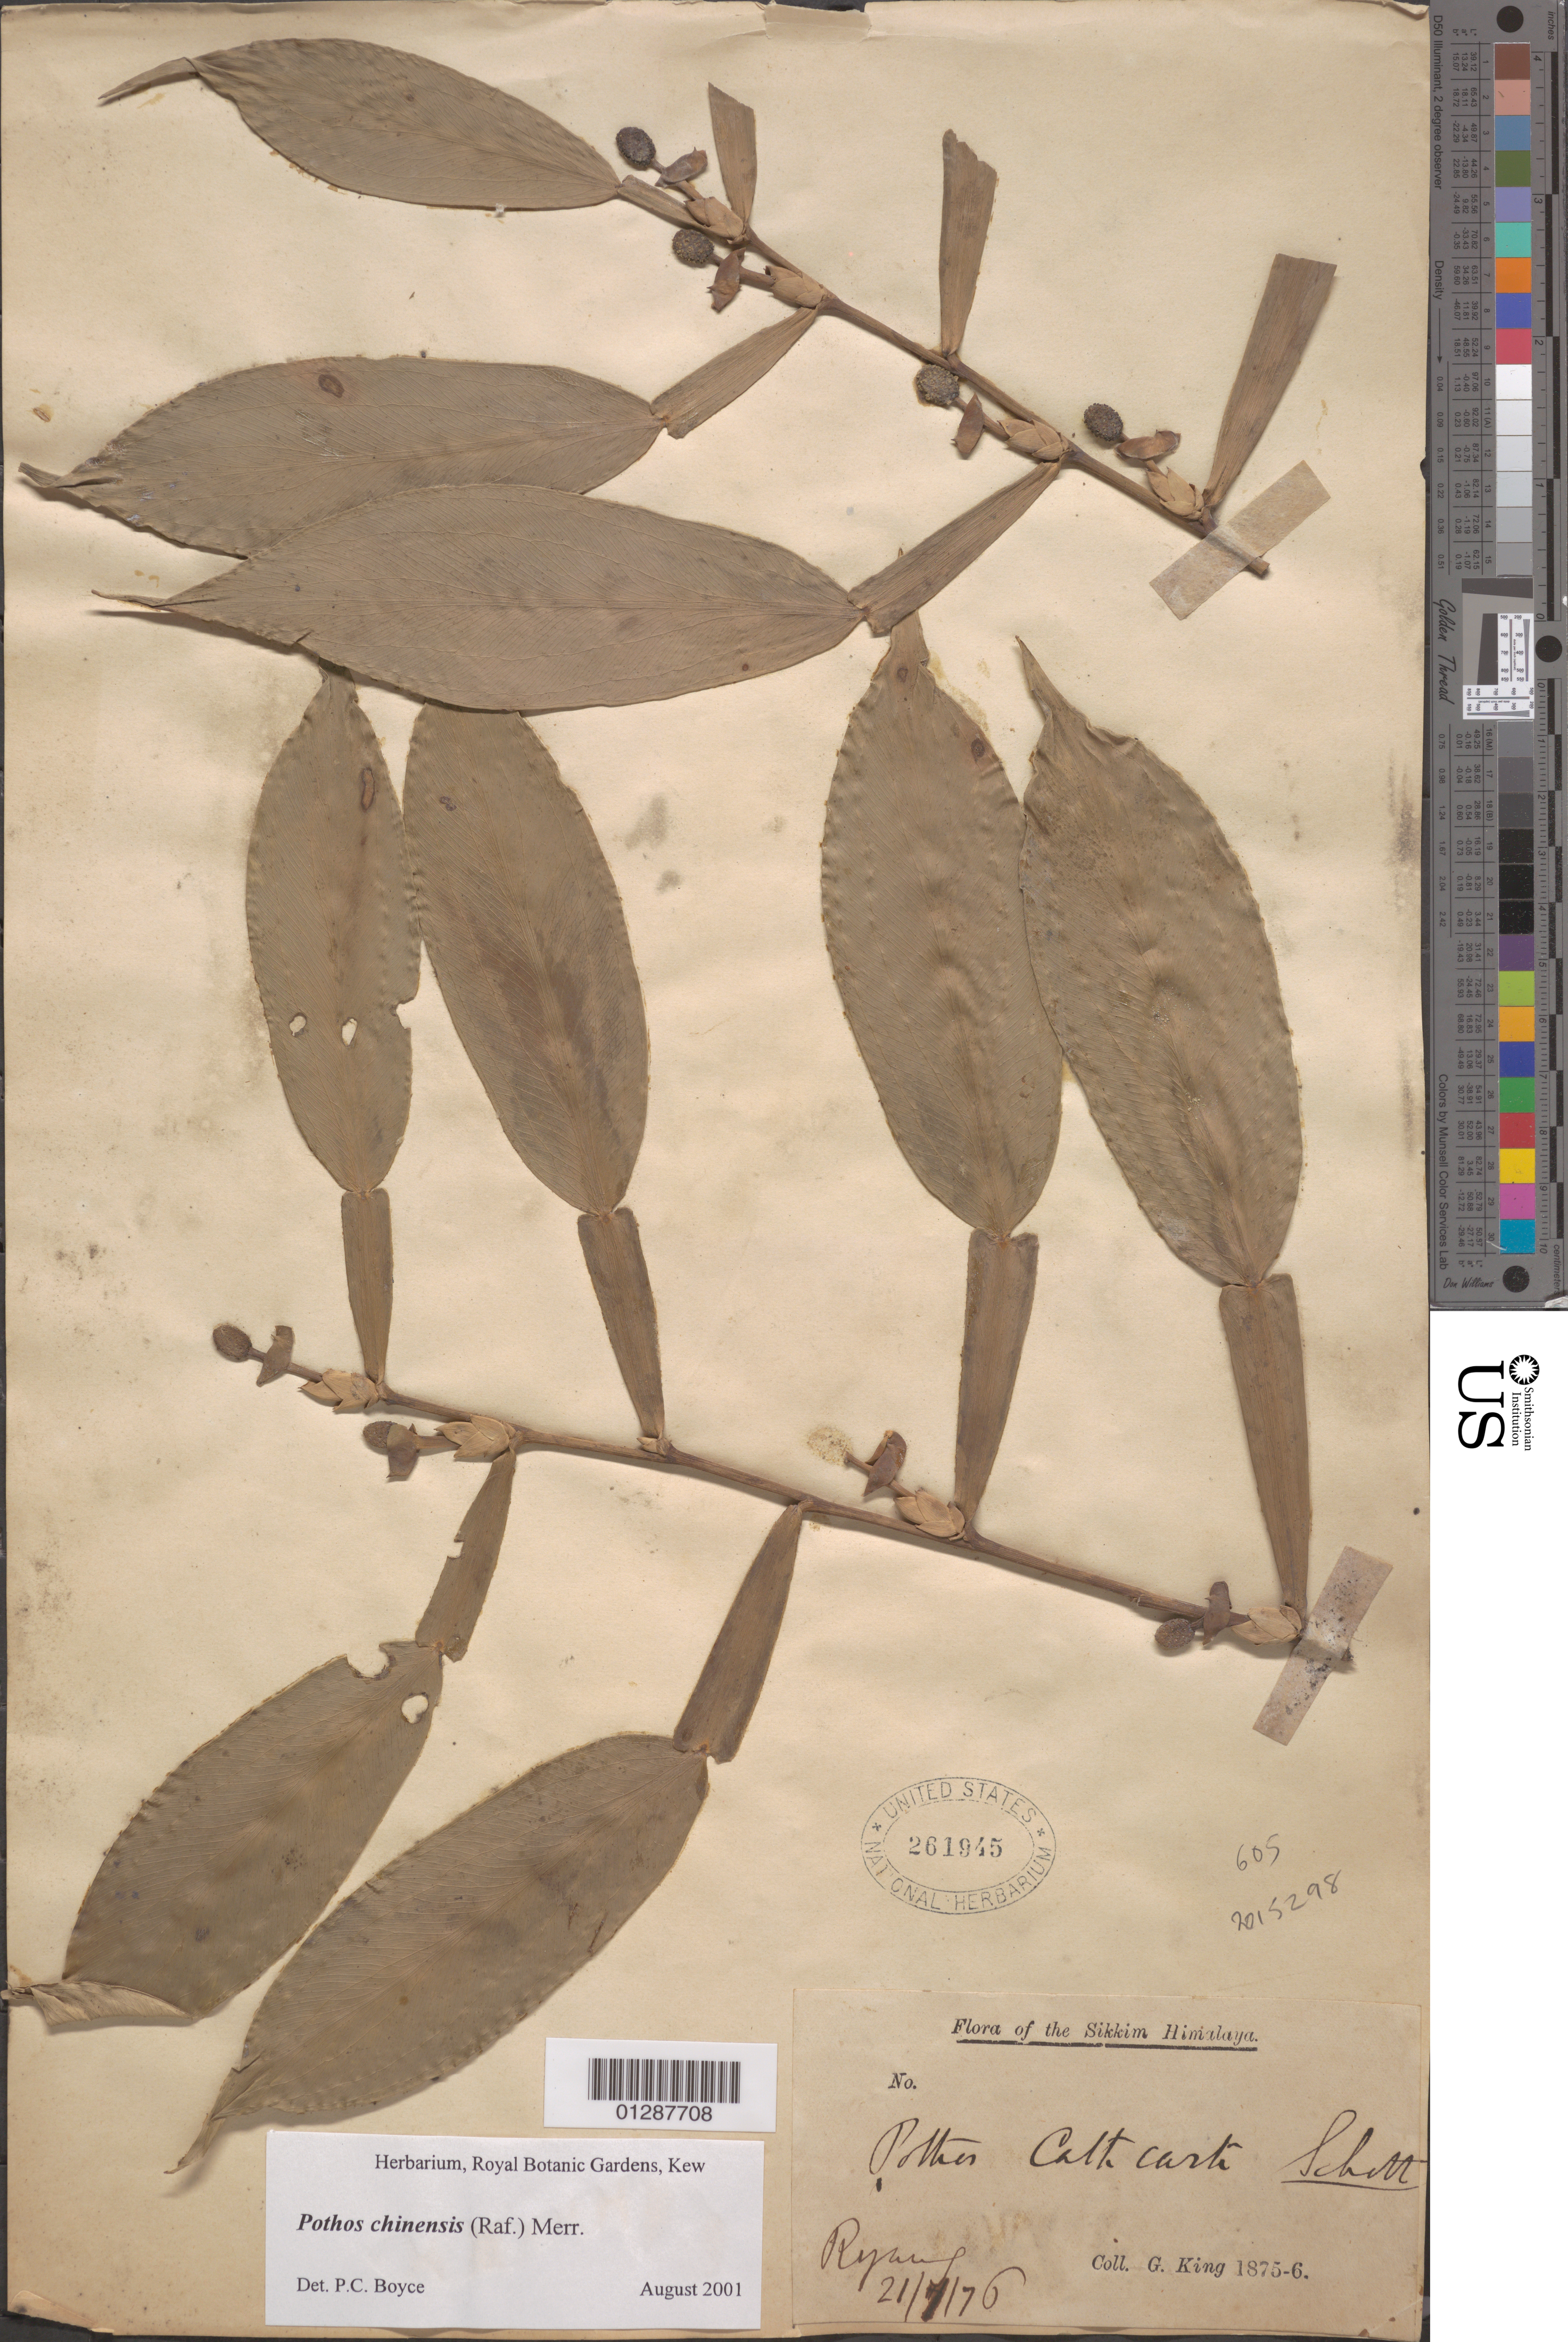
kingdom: Plantae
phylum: Tracheophyta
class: Liliopsida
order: Alismatales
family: Araceae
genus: Pothos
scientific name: Pothos chinensis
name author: (Raf.) Merr.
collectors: G. King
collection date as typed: Transcribed d/m/y: 21/7/76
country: India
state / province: Sikkim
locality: The Sikkim Himalaya. Ryuug [interpreted].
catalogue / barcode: US 261945